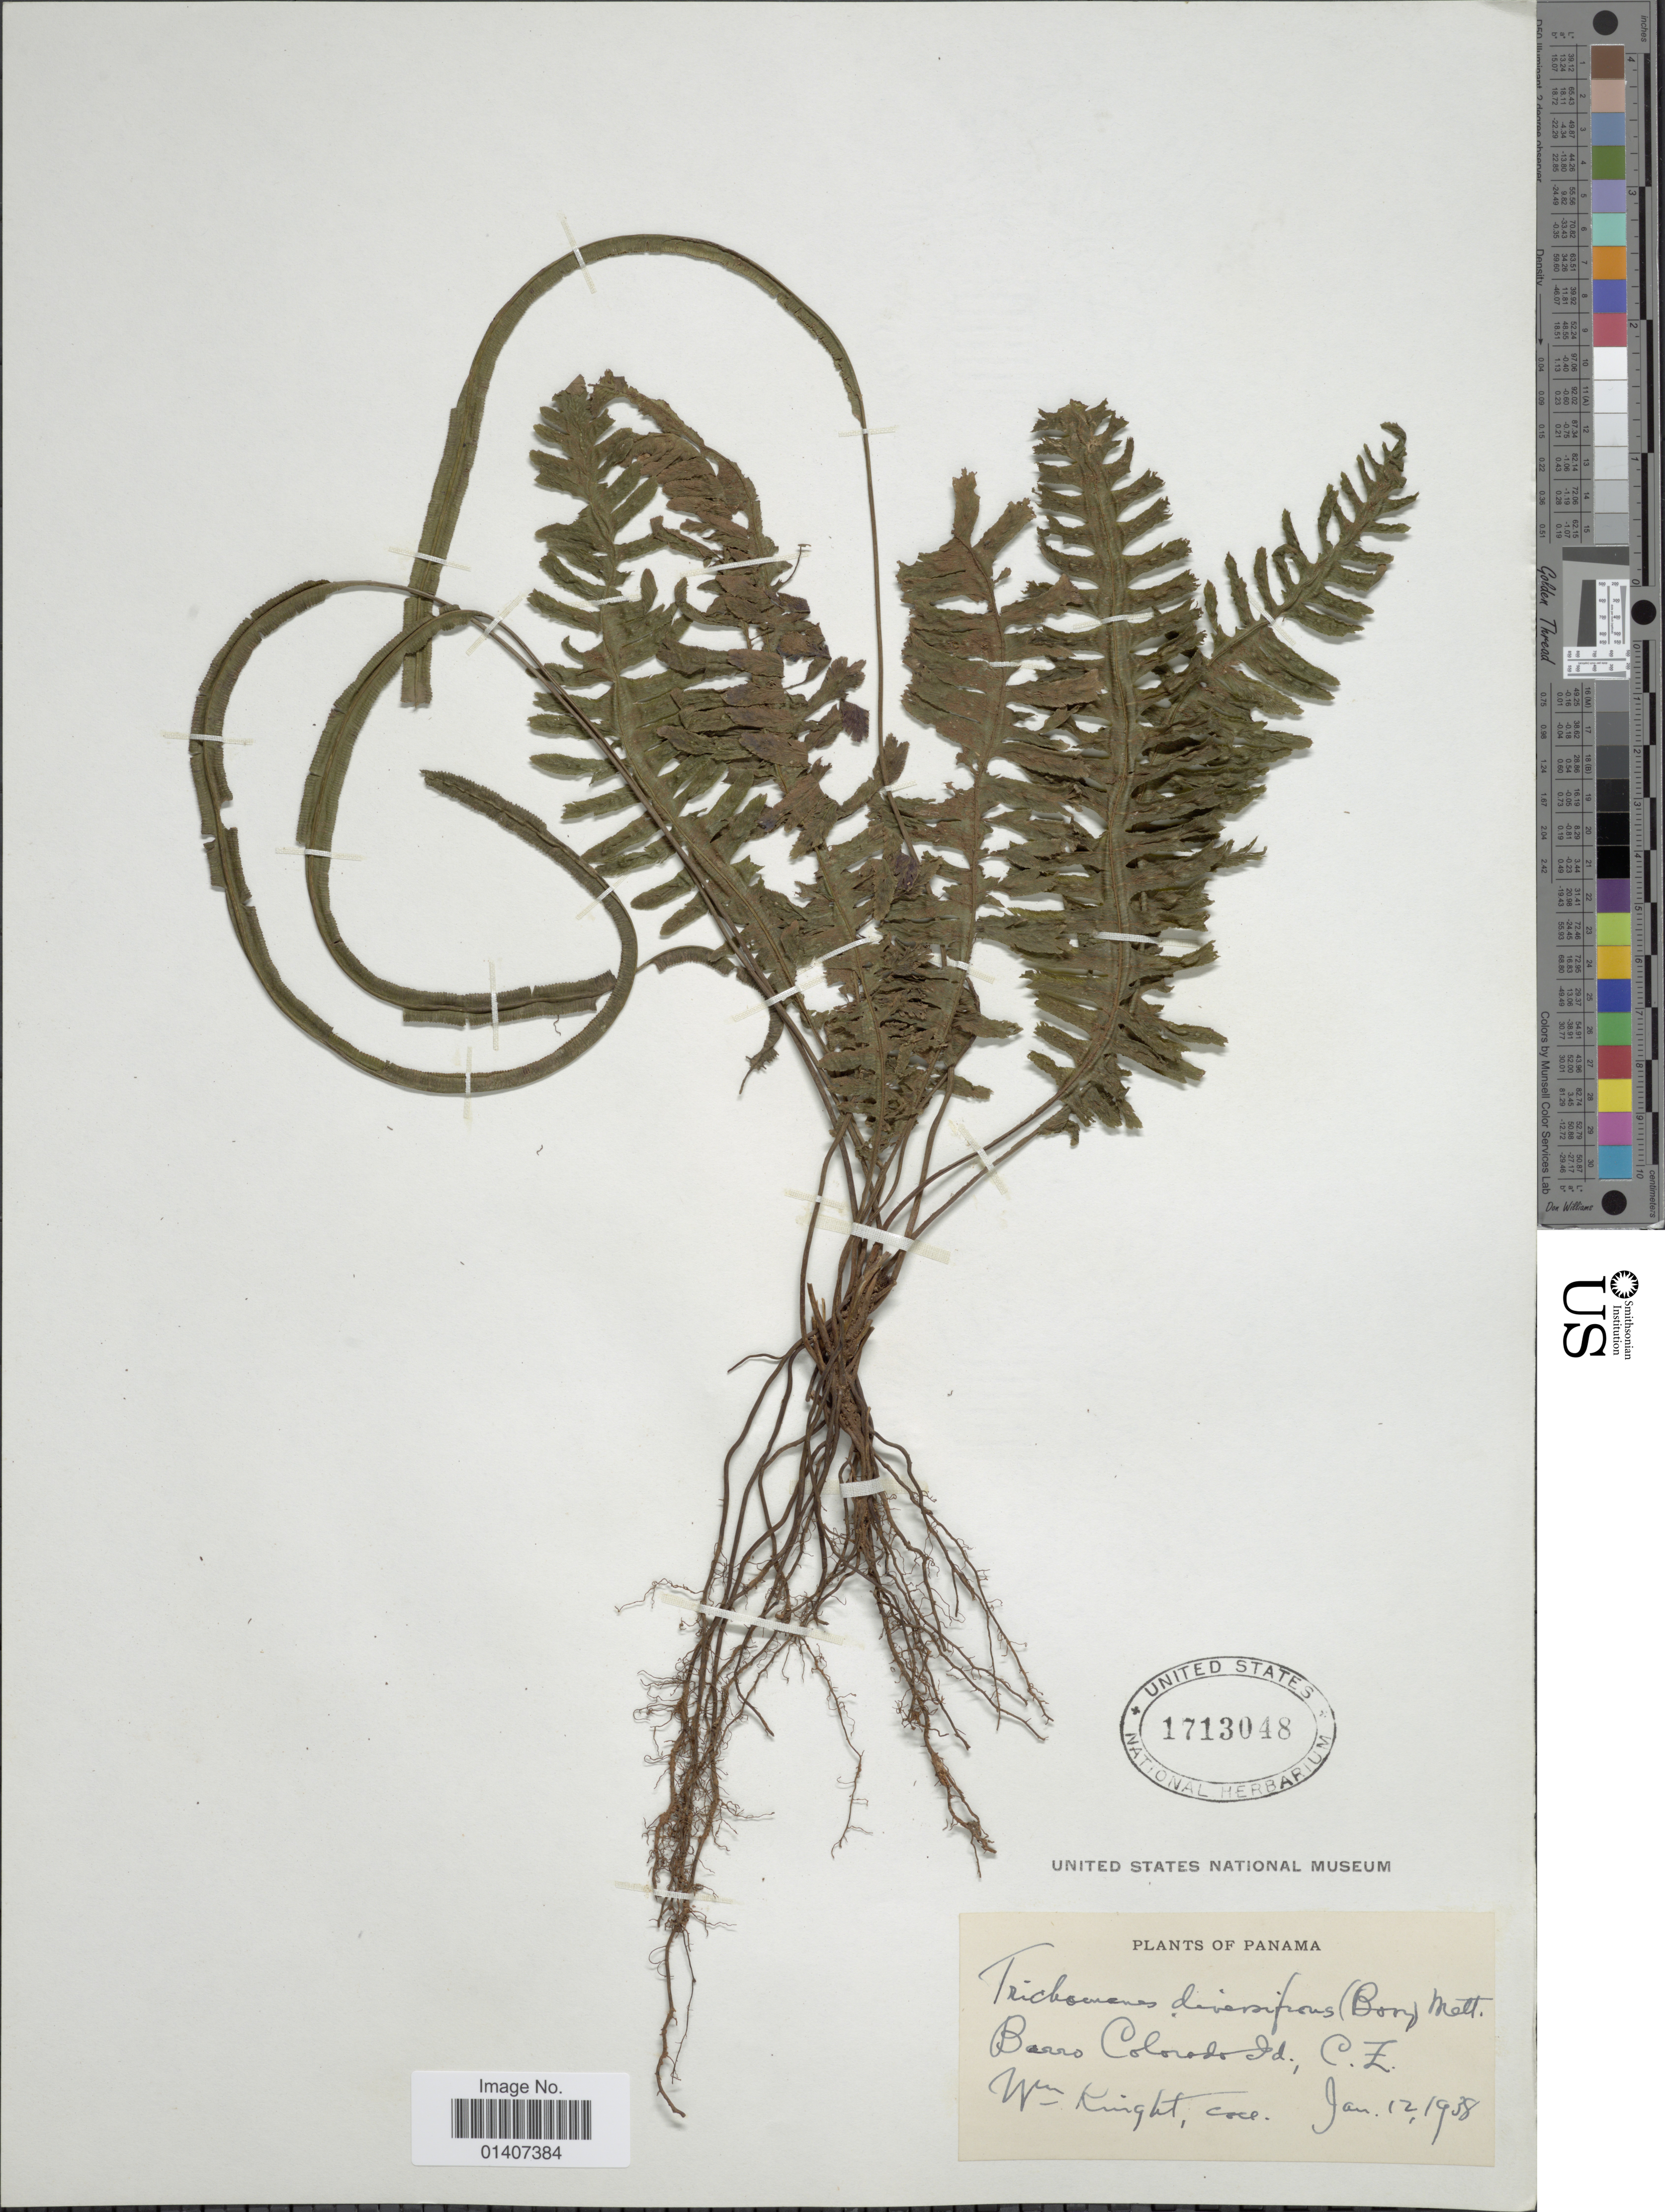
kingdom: Plantae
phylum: Tracheophyta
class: Polypodiopsida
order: Hymenophyllales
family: Hymenophyllaceae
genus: Trichomanes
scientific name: Trichomanes diversifrons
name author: (Bory) Mett. ex Sadeb.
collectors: W. Knight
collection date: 1938-01-12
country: Panama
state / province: Panamá Oeste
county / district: Canal Zone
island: Barro Colorado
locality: Barro Colorado Id., C.Z.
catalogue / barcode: US 1713048